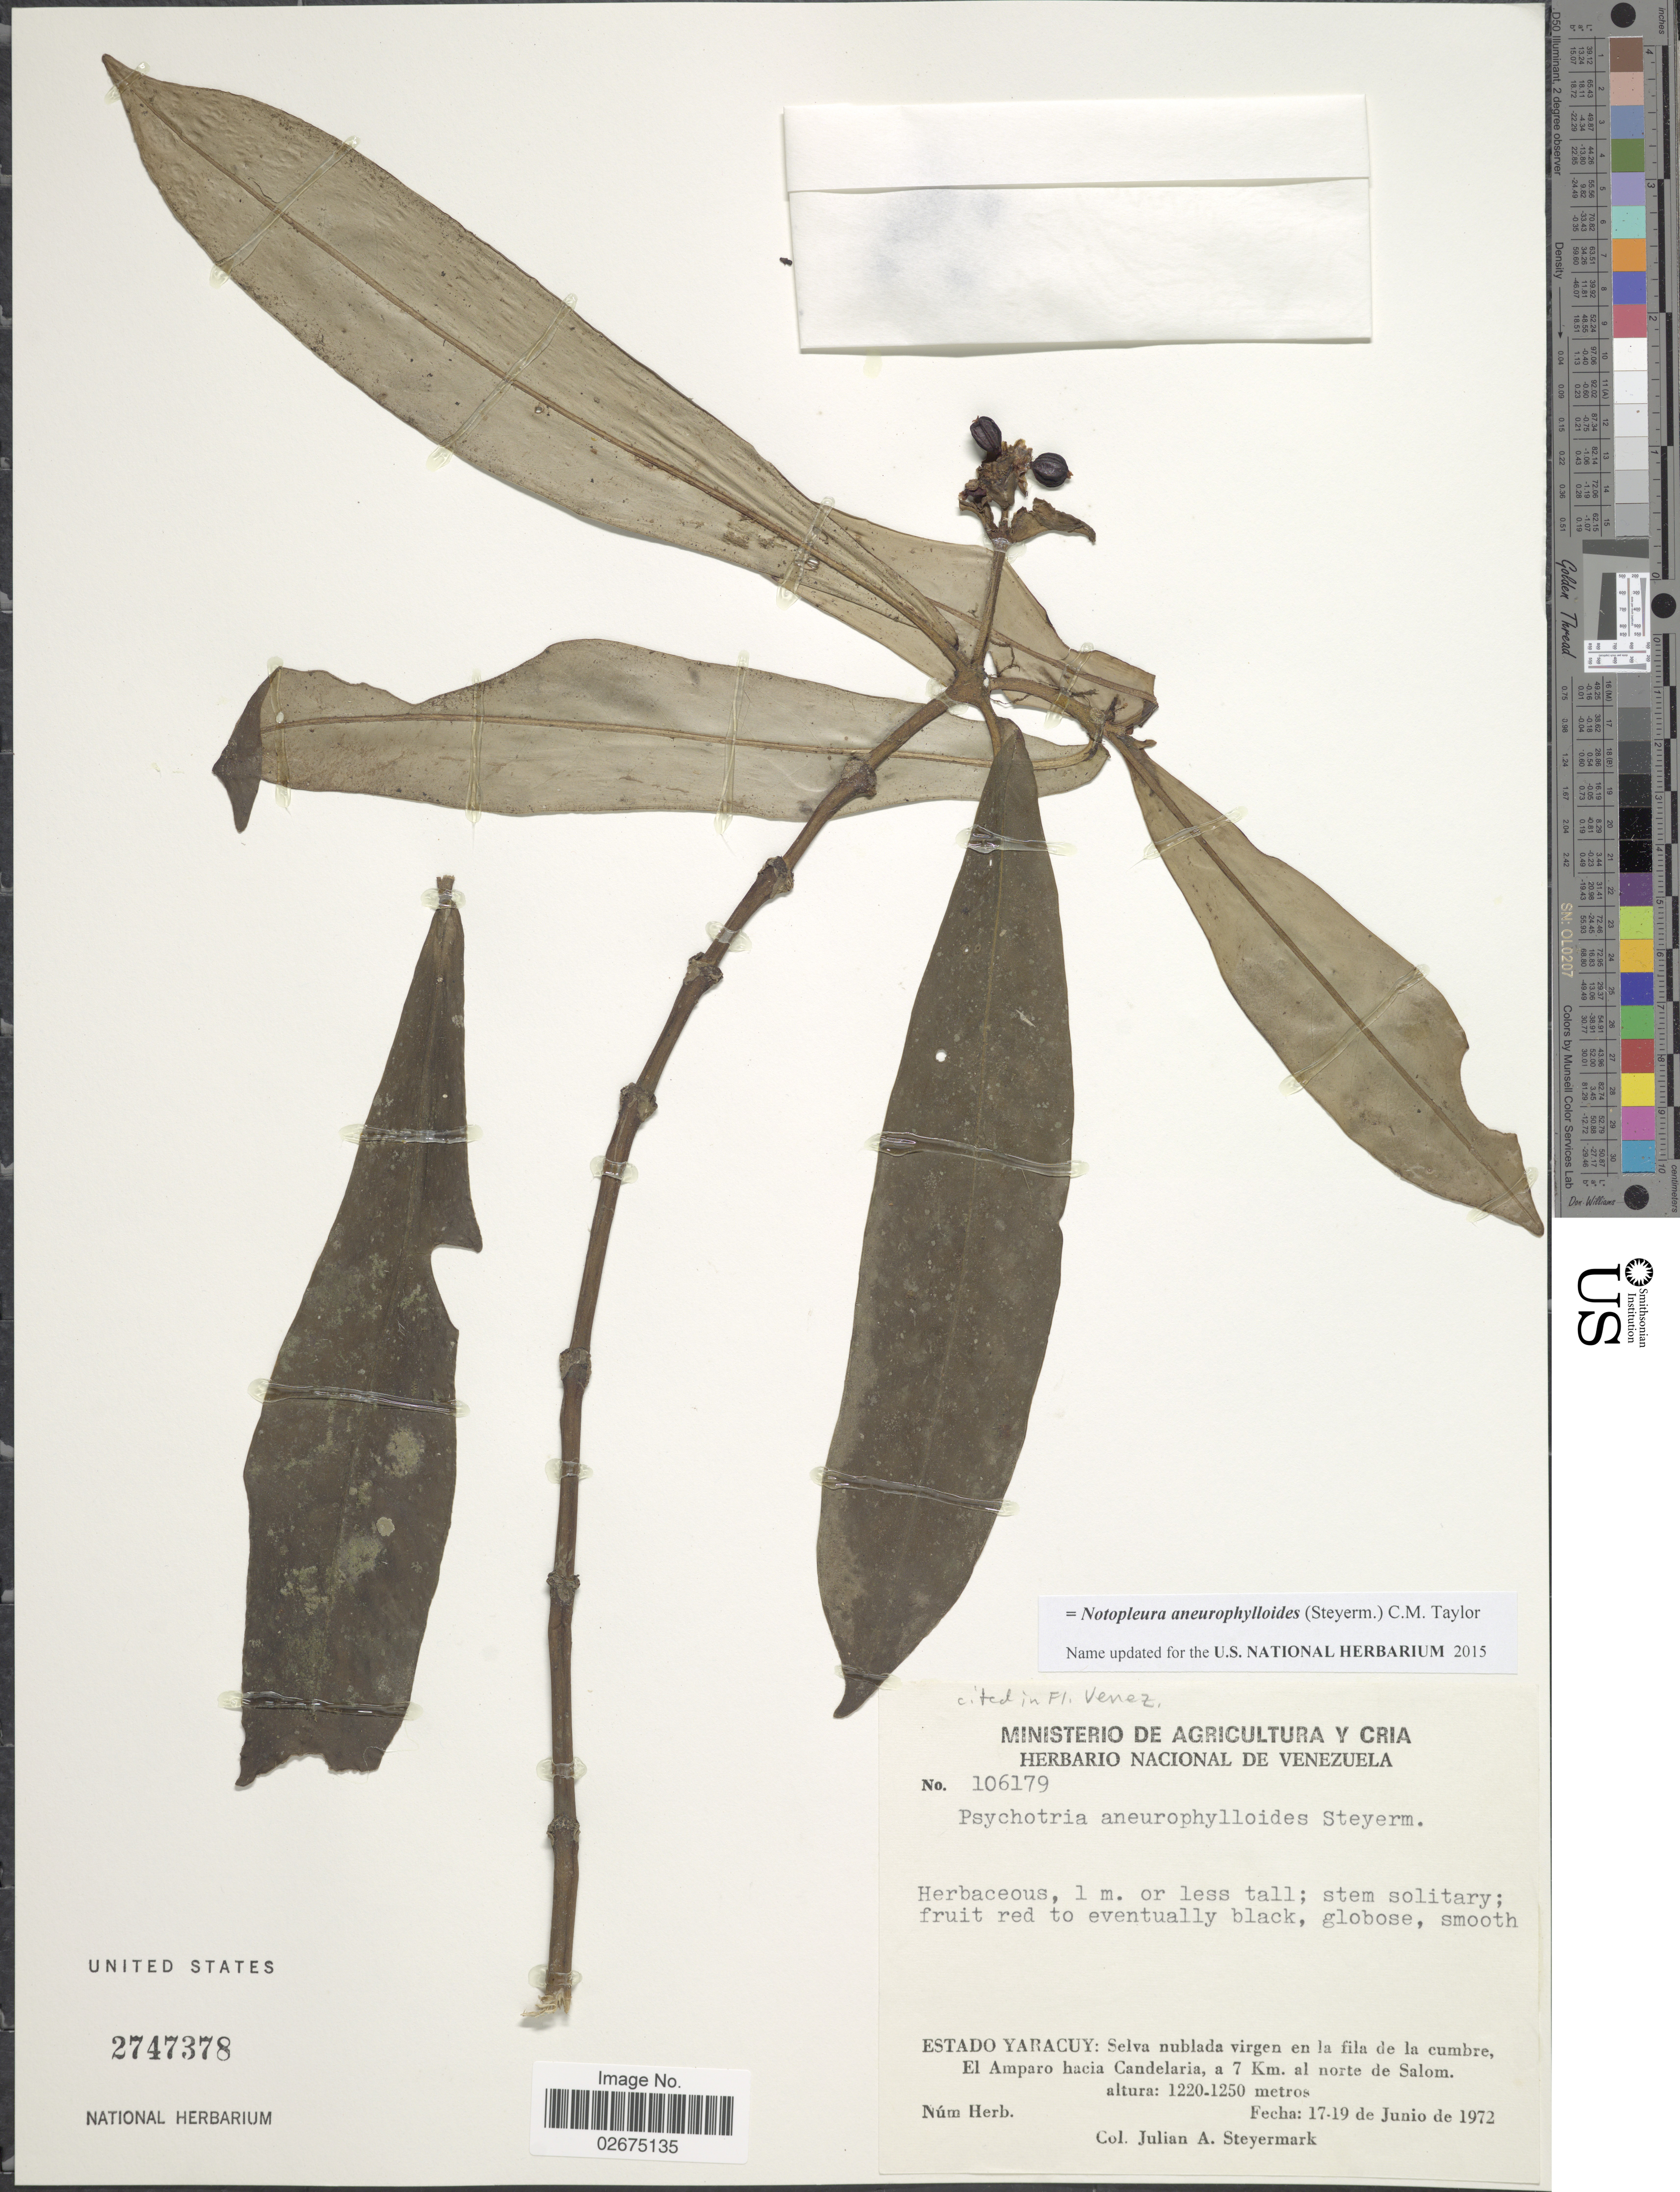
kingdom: Plantae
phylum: Tracheophyta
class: Magnoliopsida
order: Gentianales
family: Rubiaceae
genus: Notopleura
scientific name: Notopleura aneurophylloides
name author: (Steyerm.) C.M. Taylor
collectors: J. Steyermark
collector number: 106179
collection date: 1972-06-17/1972-06-19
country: Venezuela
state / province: Yaracuy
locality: Selva nublada virgen en la fila de la cumbre, El Amparo hacia Candelaria, a 7 Km. al norte de Salom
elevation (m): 1220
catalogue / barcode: US 2747378